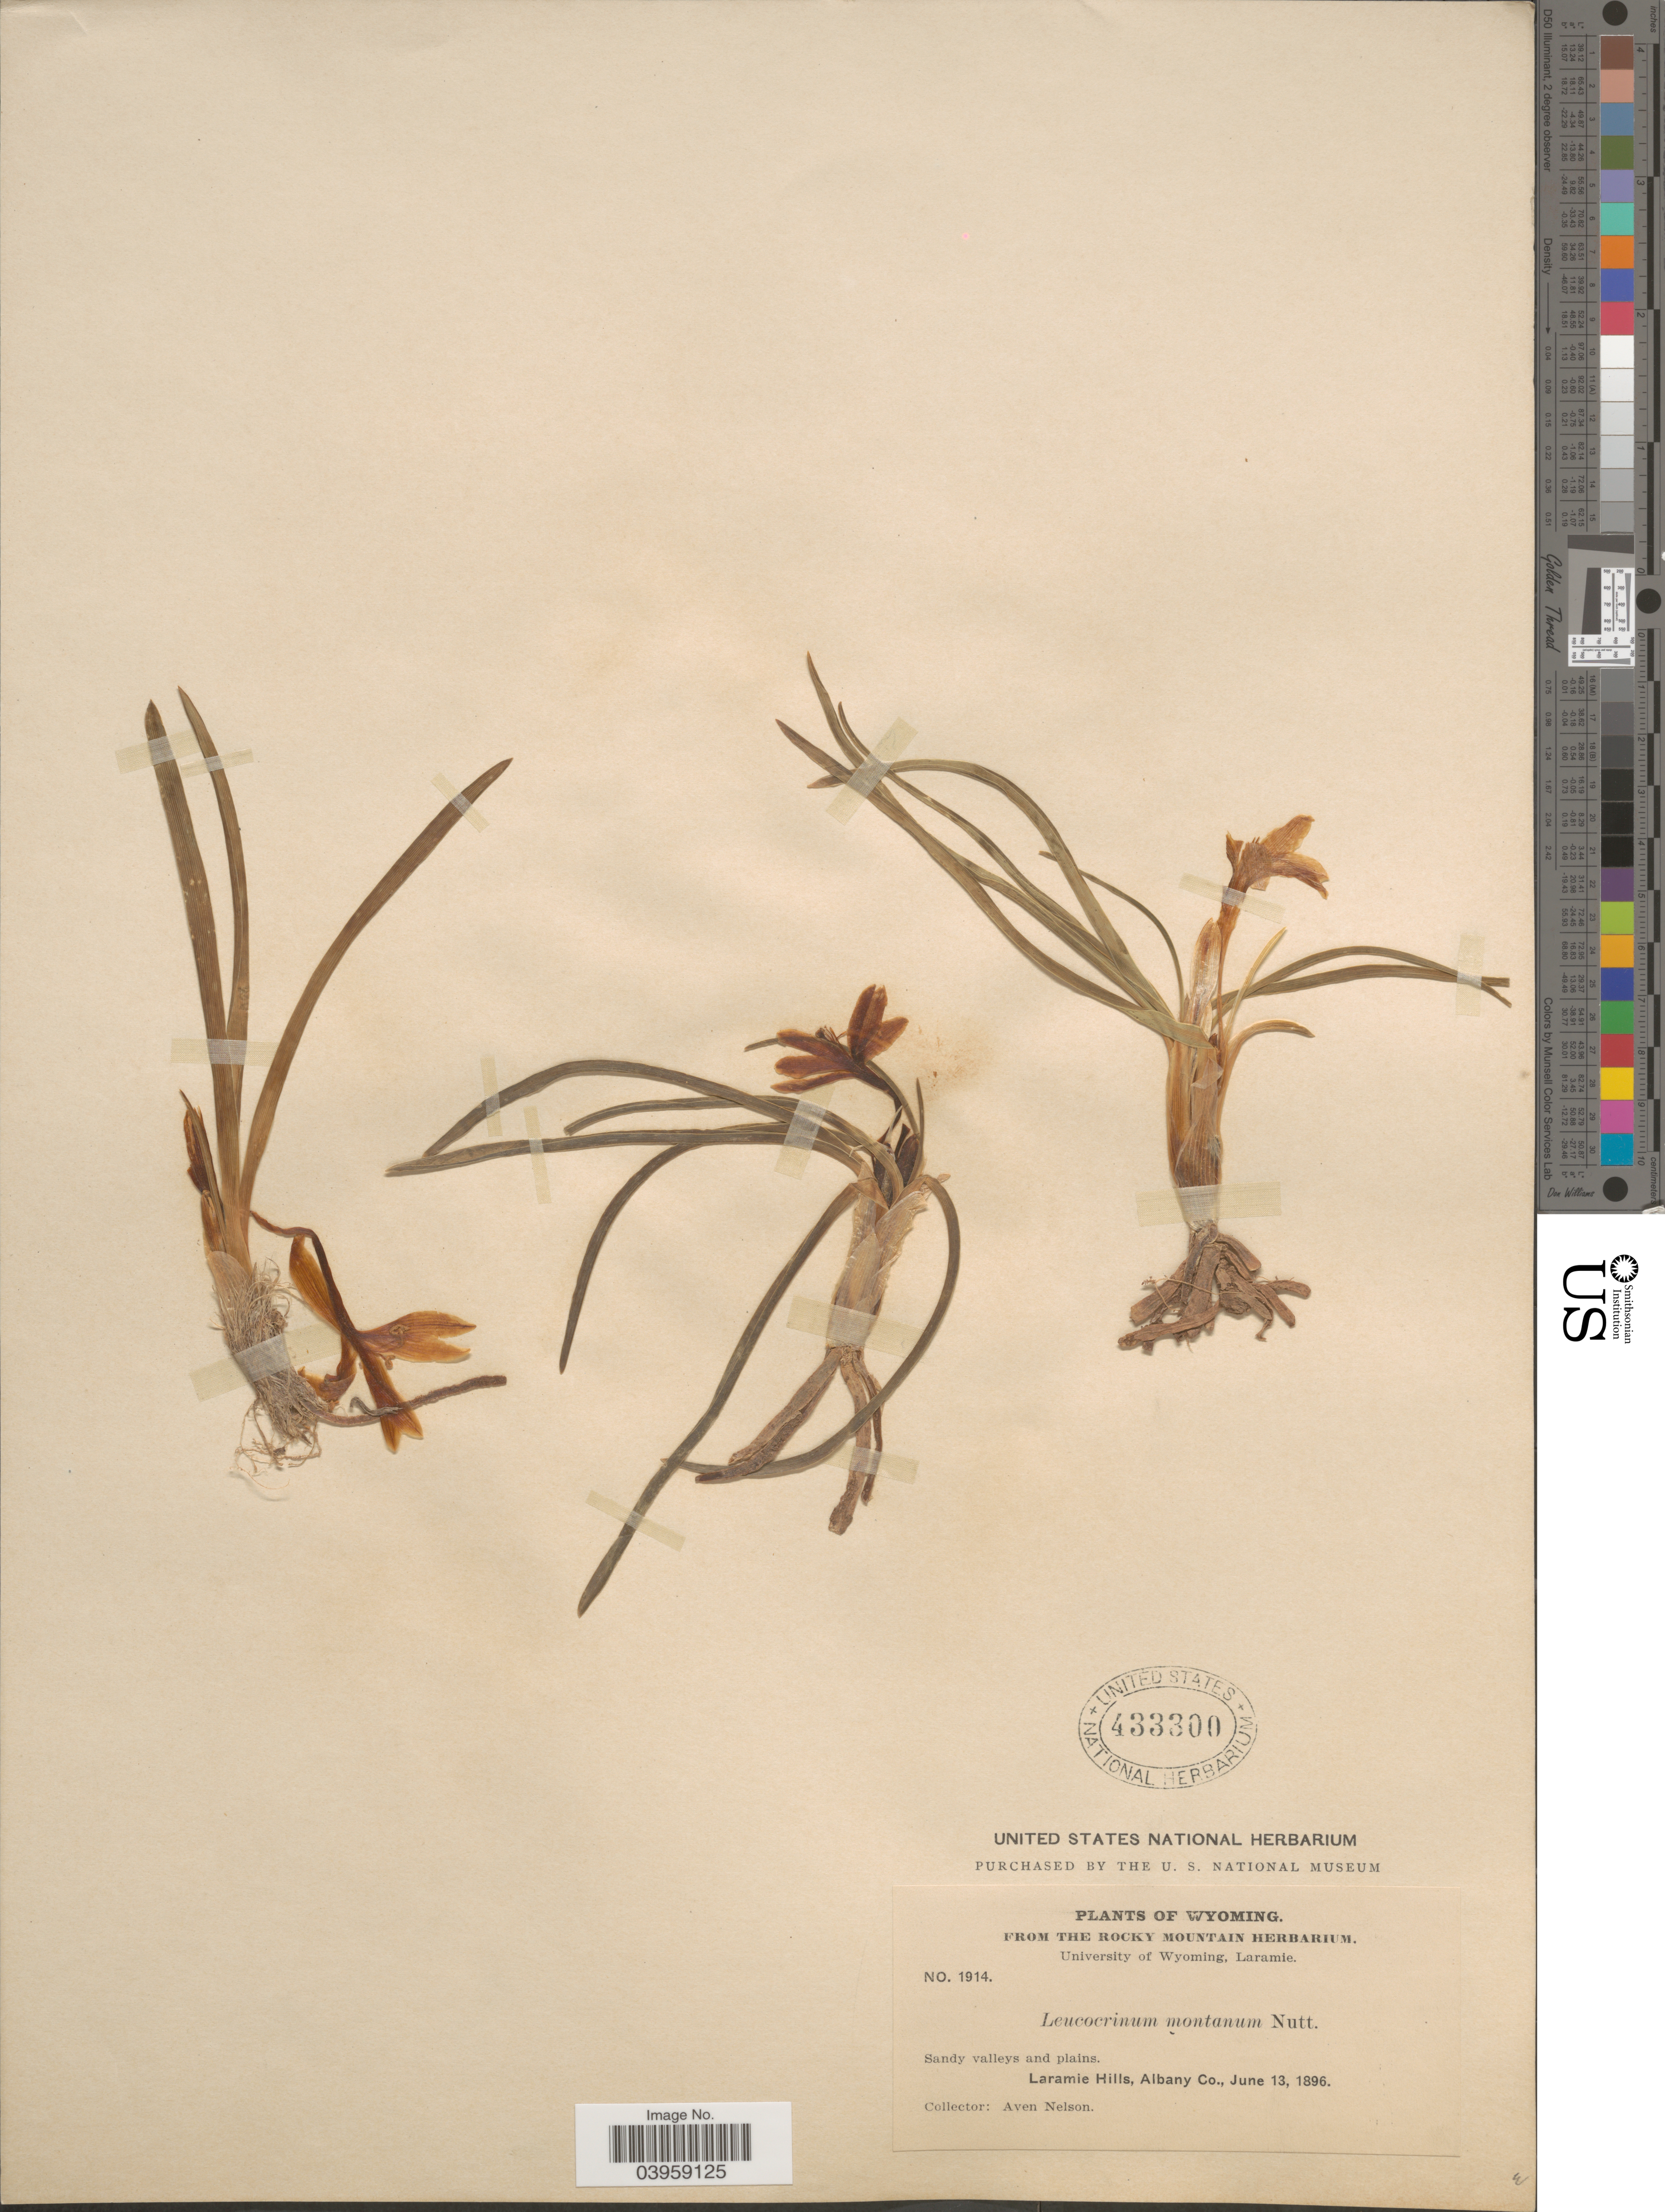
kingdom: Plantae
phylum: Tracheophyta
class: Liliopsida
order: Asparagales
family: Asparagaceae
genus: Leucocrinum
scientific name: Leucocrinum montanum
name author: Nutt.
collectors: A. Nelson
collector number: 1914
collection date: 1896-06-13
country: United States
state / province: Wyoming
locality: Laramie Hills, Albany Co.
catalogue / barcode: US 433300